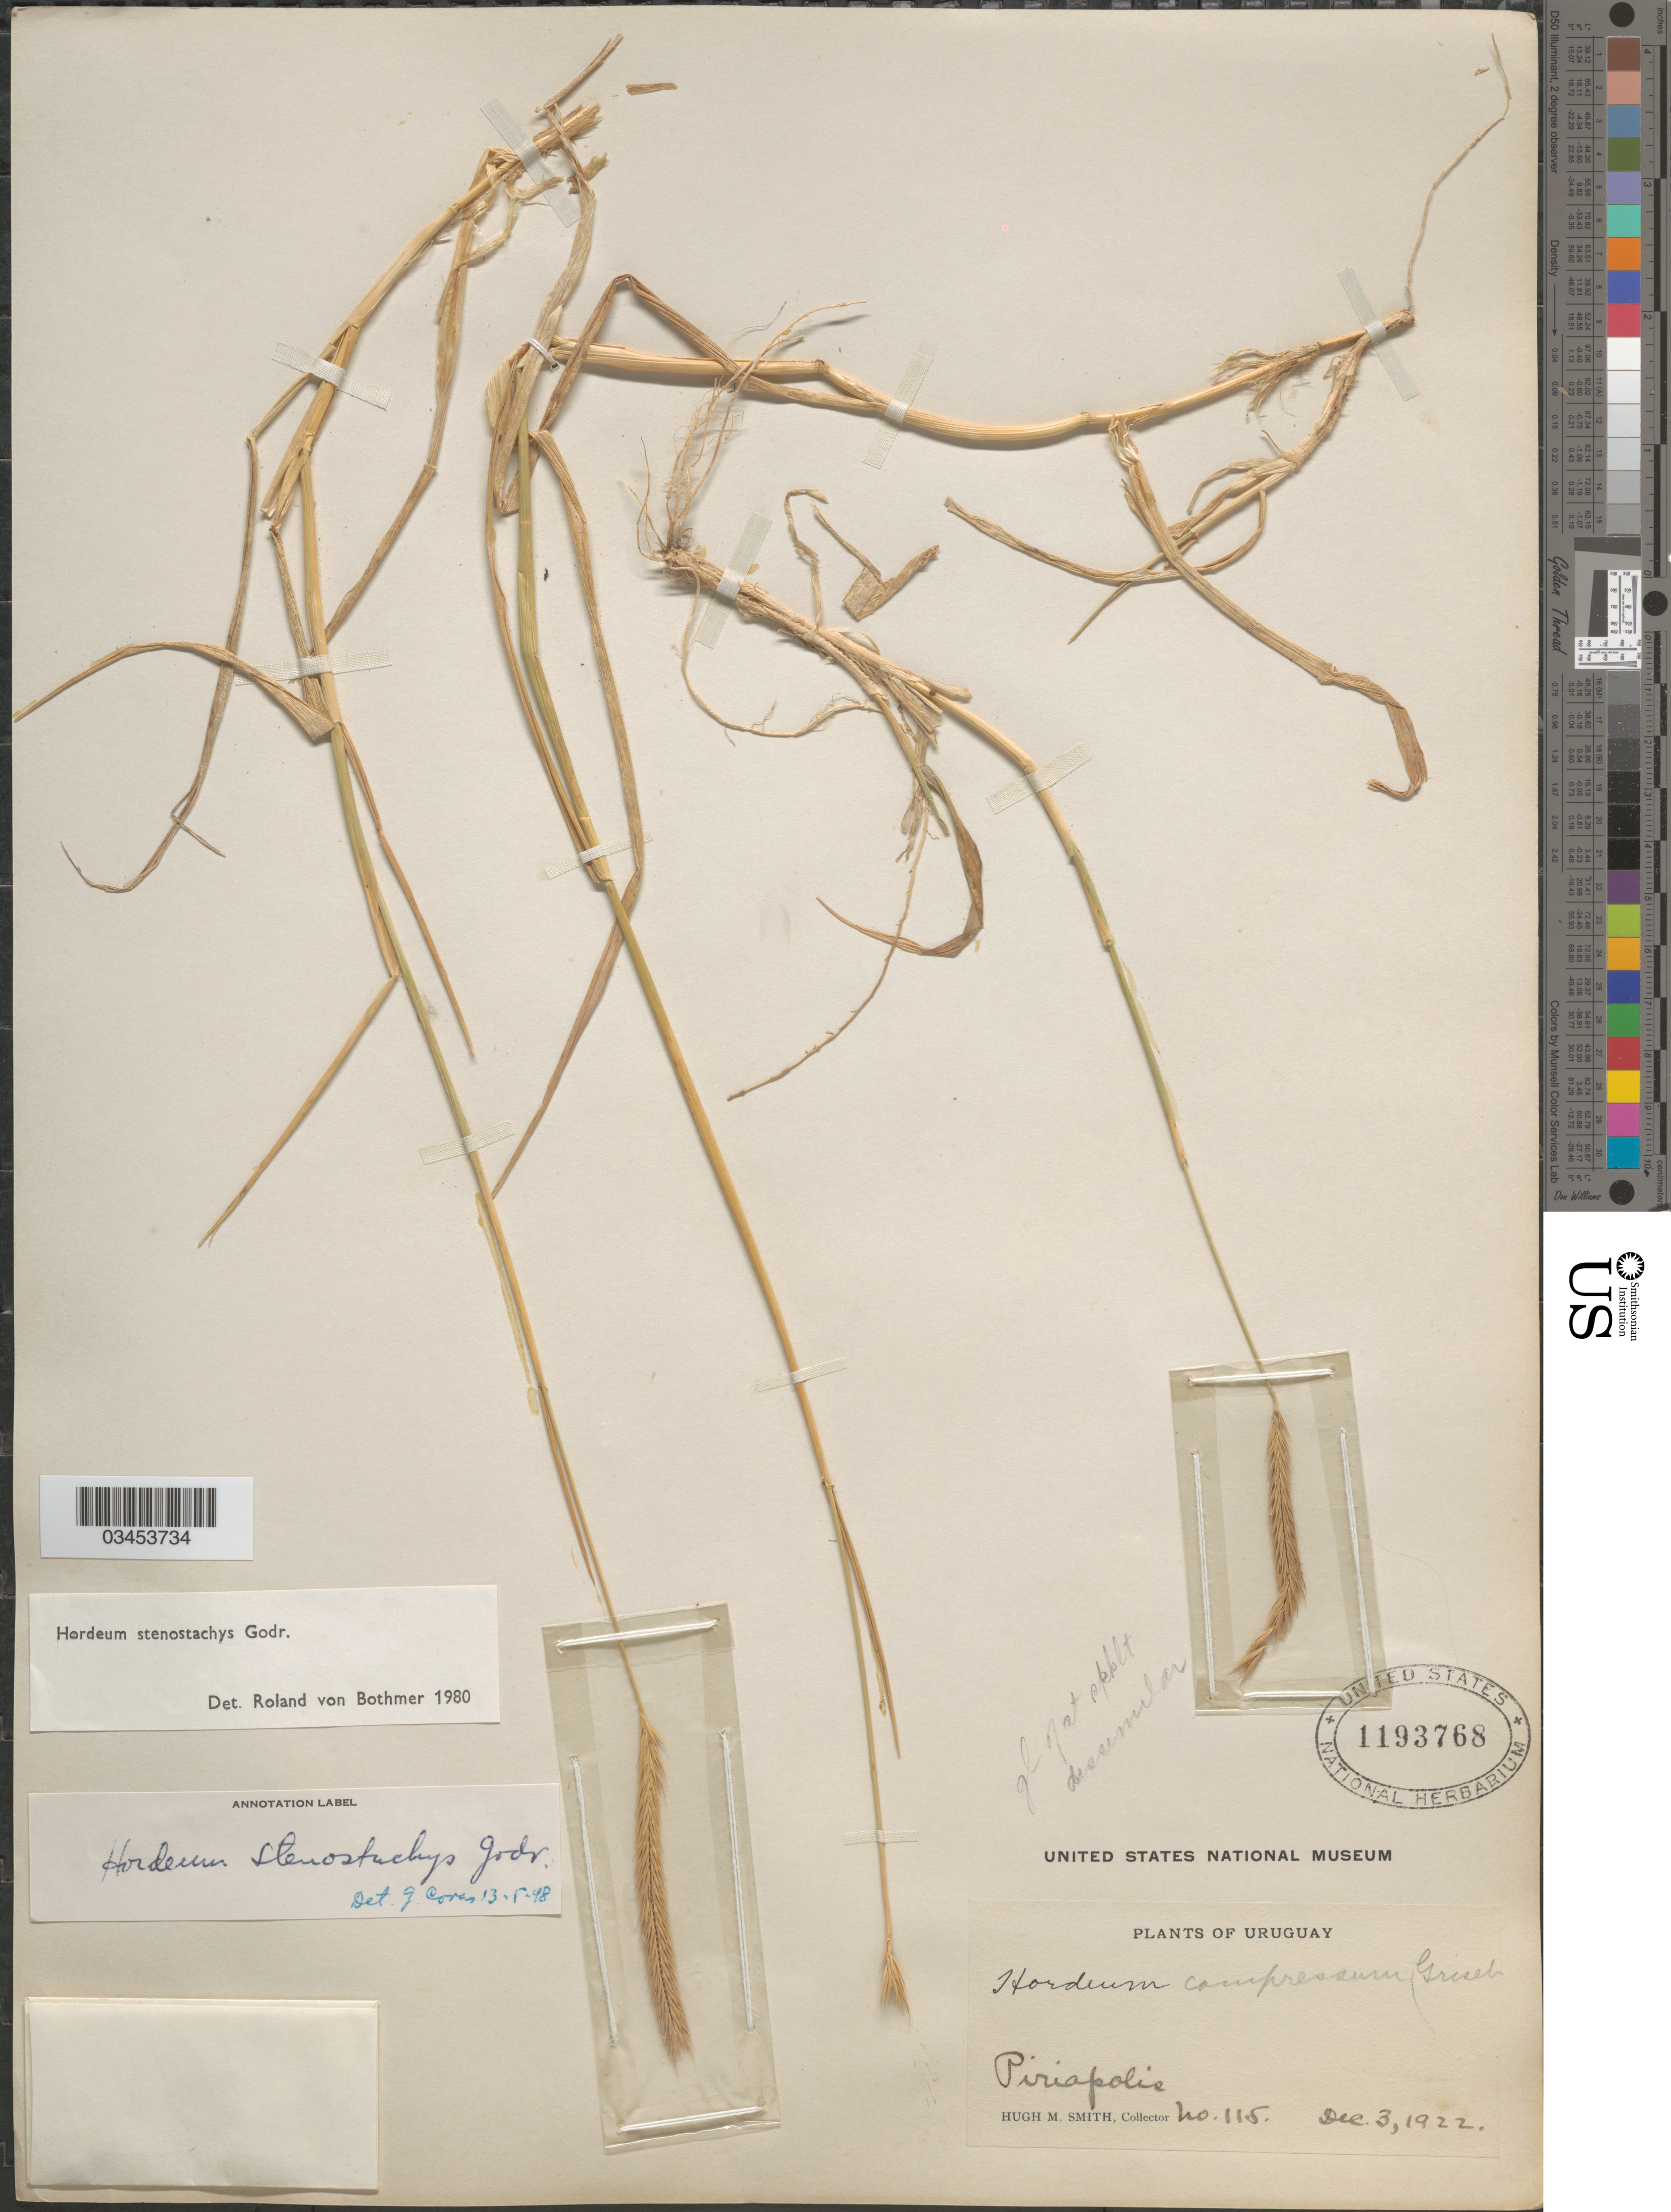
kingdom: Plantae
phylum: Tracheophyta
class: Liliopsida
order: Poales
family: Poaceae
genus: Hordeum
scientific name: Hordeum stenostachys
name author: Godr.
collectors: H. M. Smith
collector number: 115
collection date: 1922-12-03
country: Uruguay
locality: Piriapolis.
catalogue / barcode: US 1193768